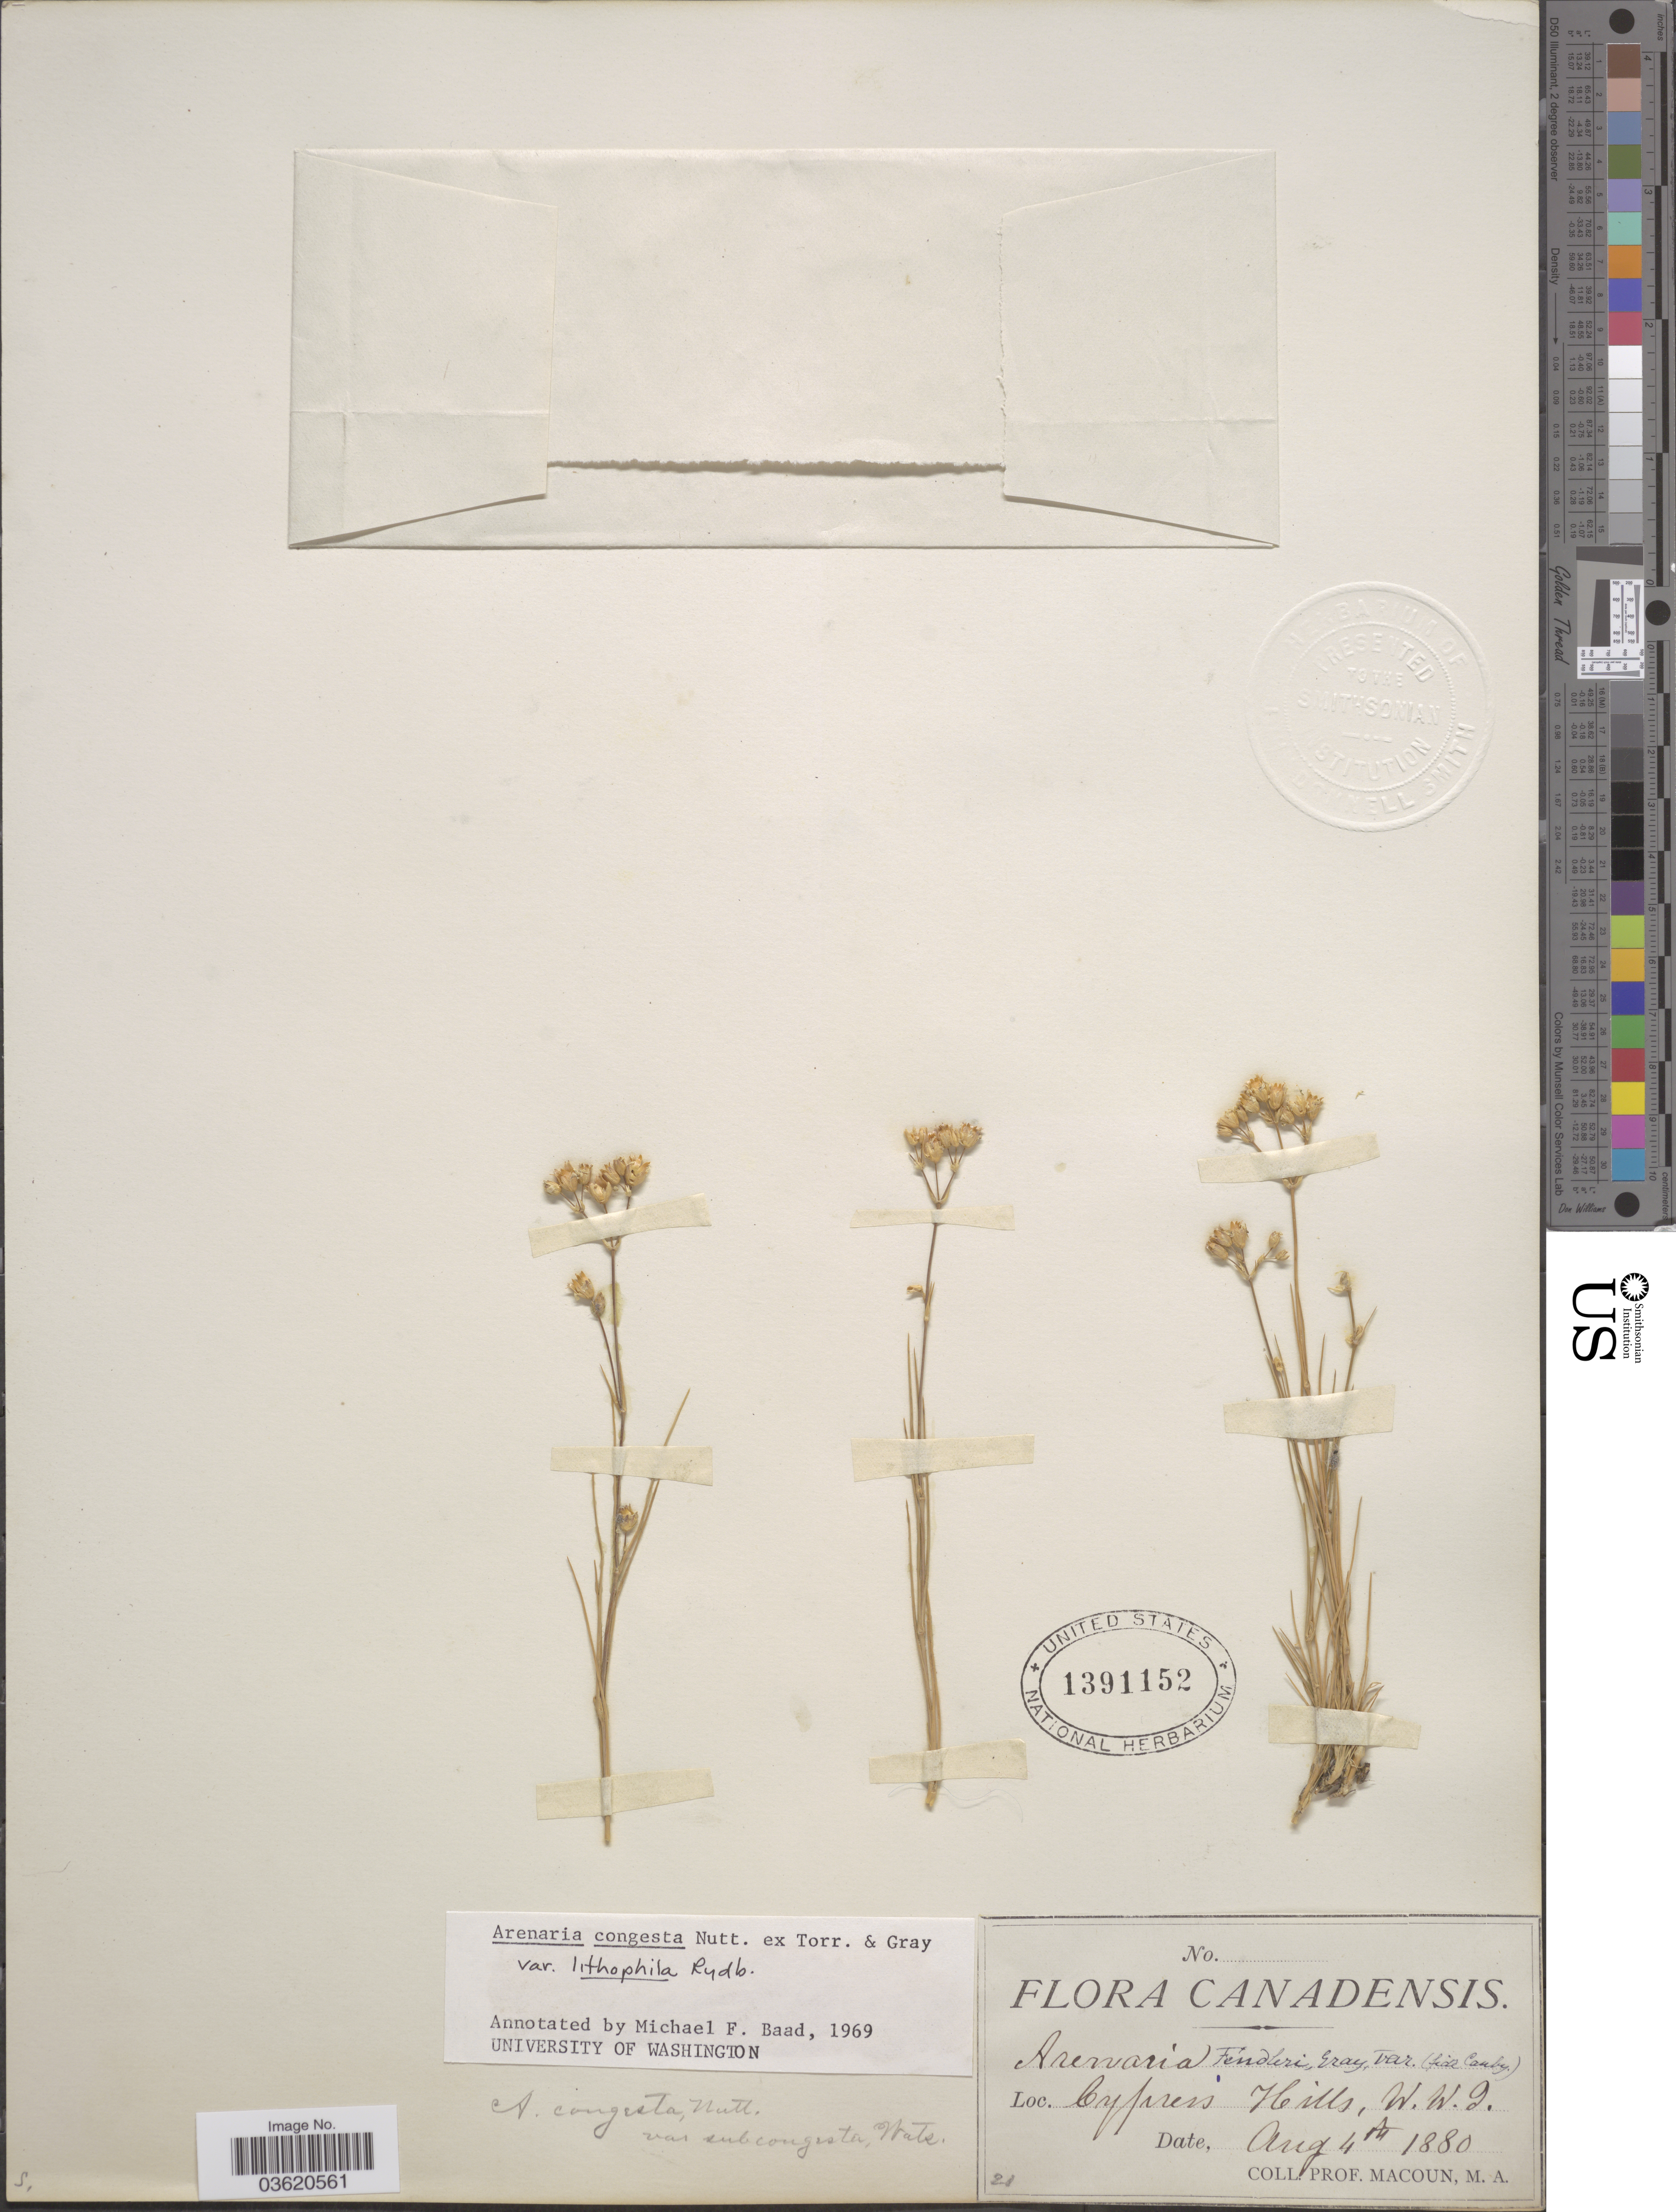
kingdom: Plantae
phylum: Tracheophyta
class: Magnoliopsida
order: Caryophyllales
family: Caryophyllaceae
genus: Eremogone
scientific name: Eremogone congesta var. lithophila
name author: (Rydb.) Dorn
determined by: Strong, Mark T., (BOT), Smithsonian Institution - National Museum of Natural History (UNITED STATES)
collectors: Prof. Macoun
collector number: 21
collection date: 1880-08-04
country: Canada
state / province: Northwest Territories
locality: Cypress Hills, W. W. I.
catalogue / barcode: US 1391152